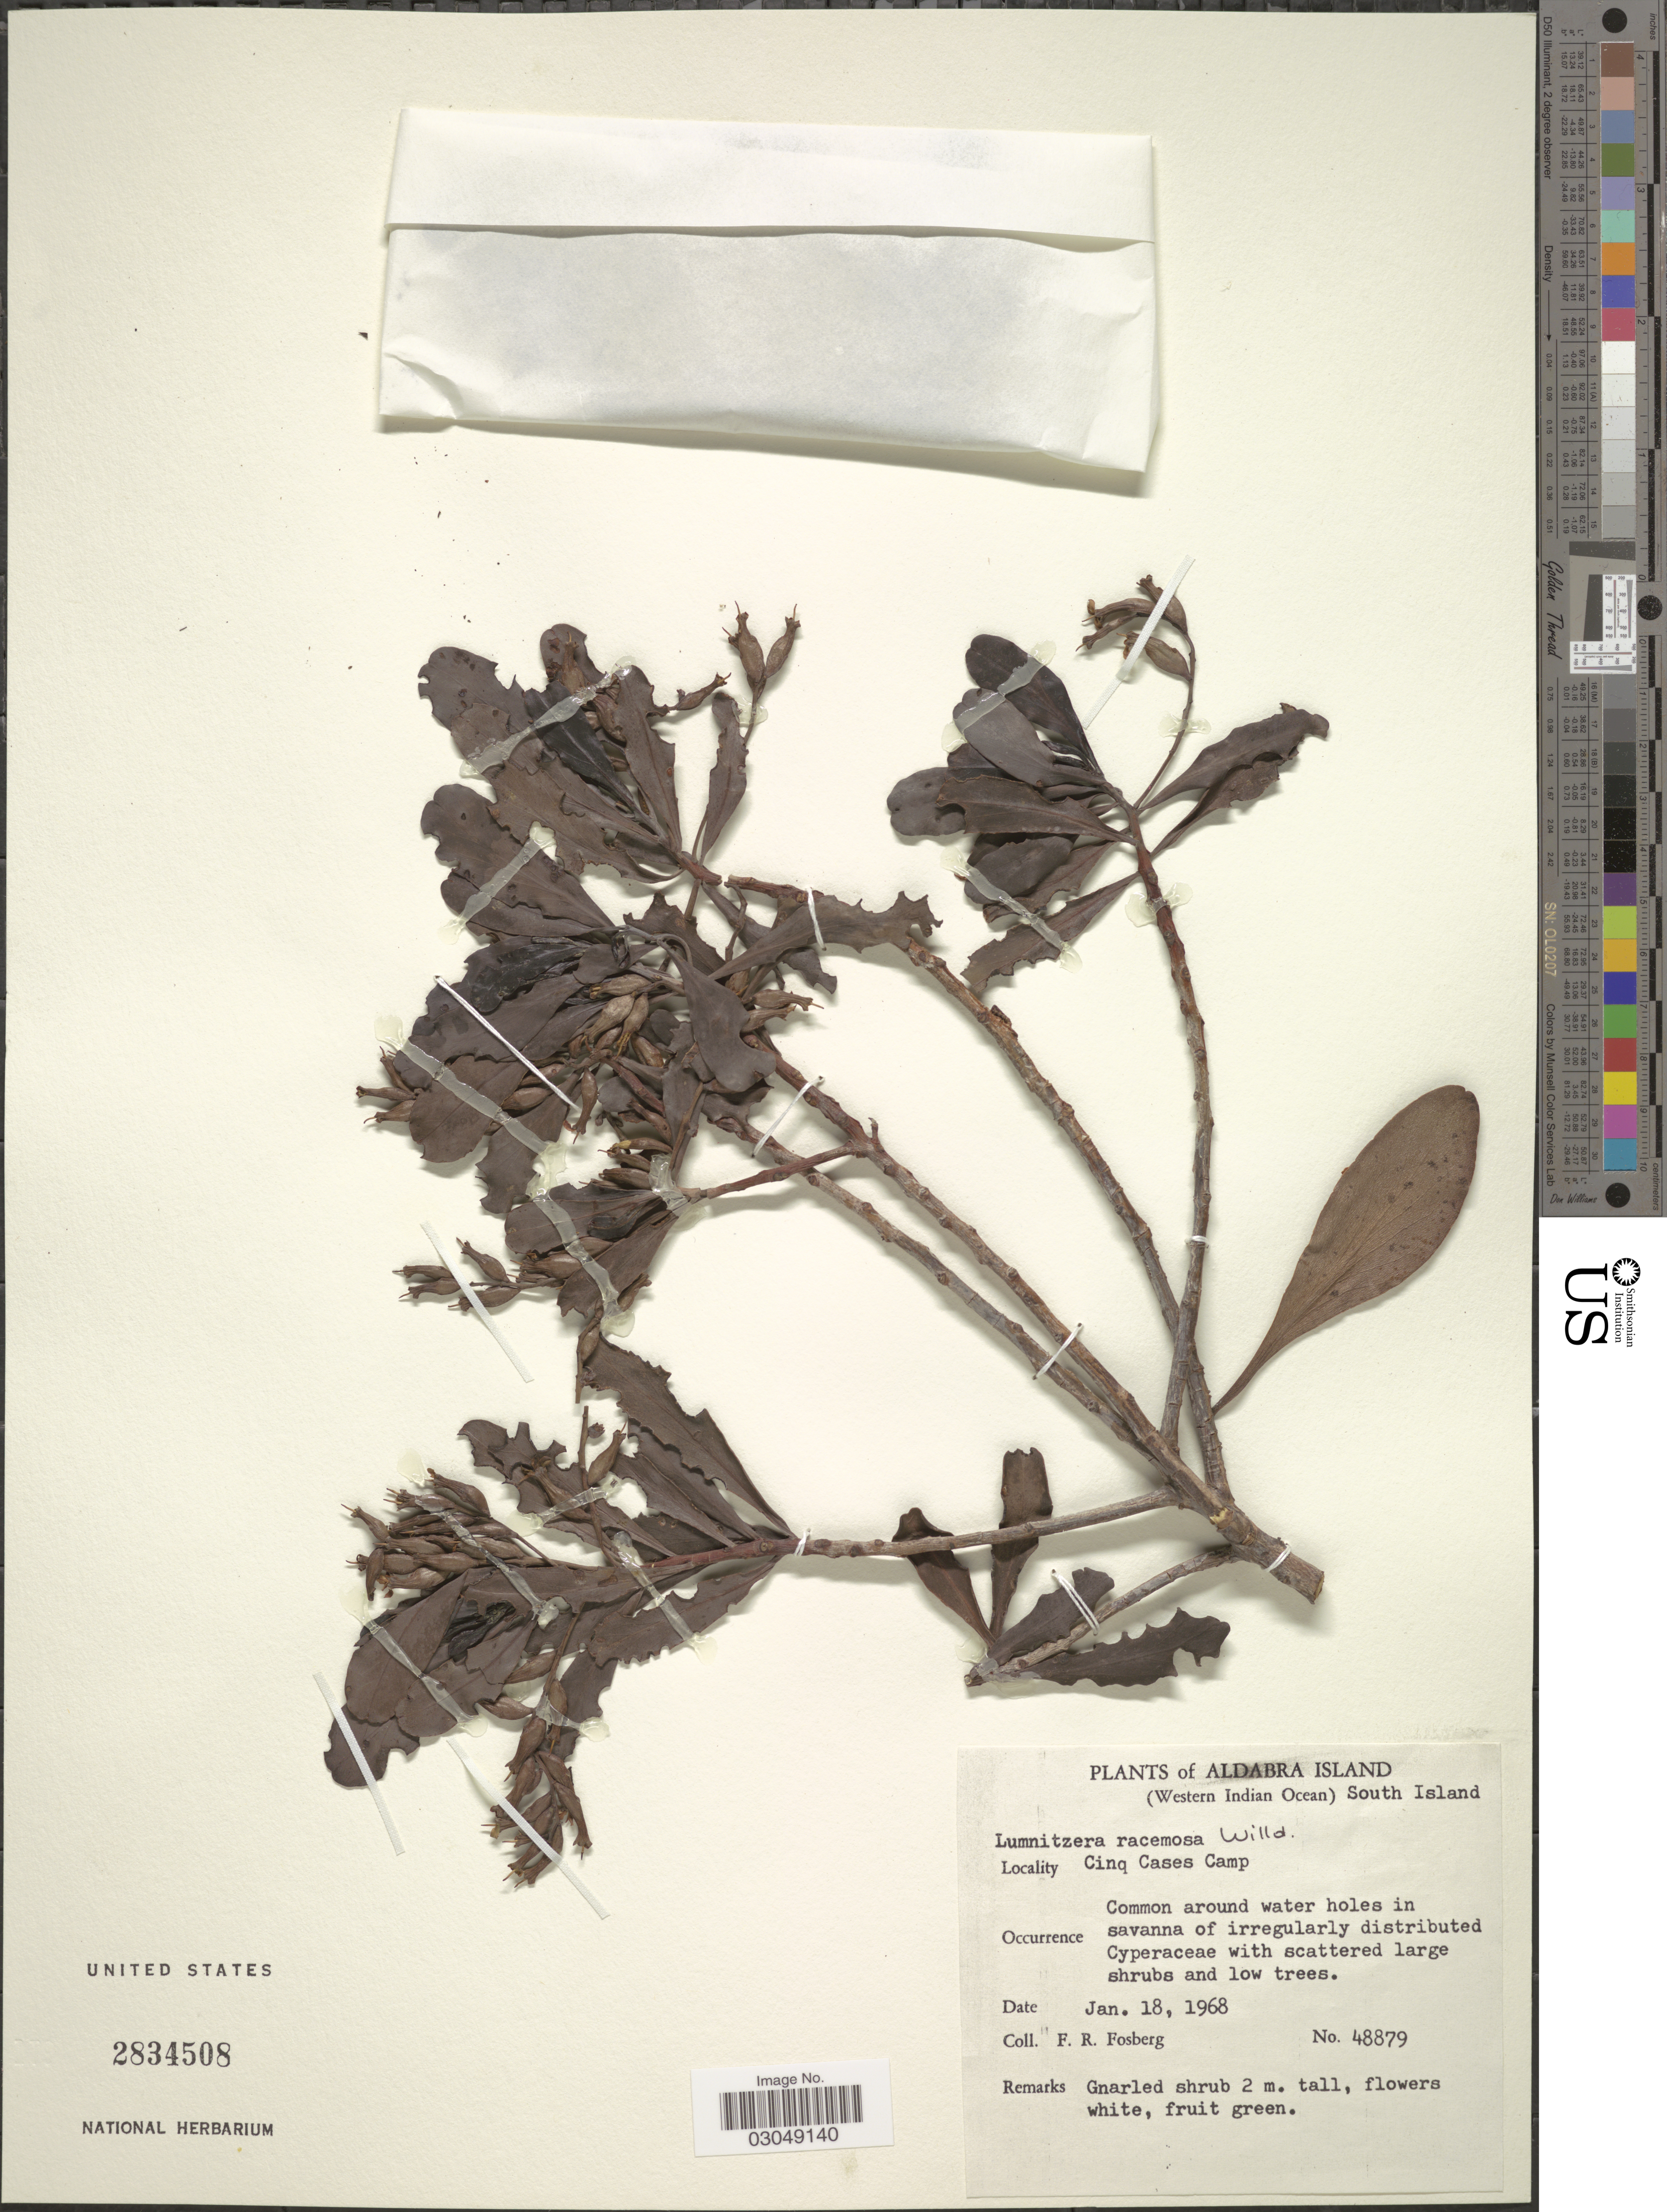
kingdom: Plantae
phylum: Tracheophyta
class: Magnoliopsida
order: Myrtales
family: Combretaceae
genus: Lumnitzera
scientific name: Lumnitzera racemosa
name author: Willd.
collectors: F. R. Fosberg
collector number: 48879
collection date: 1968-01-18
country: Seychelles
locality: Aldabra Island. (Western Indian Ocean). South Island. Cinq Cases Camp.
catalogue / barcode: US 2834508